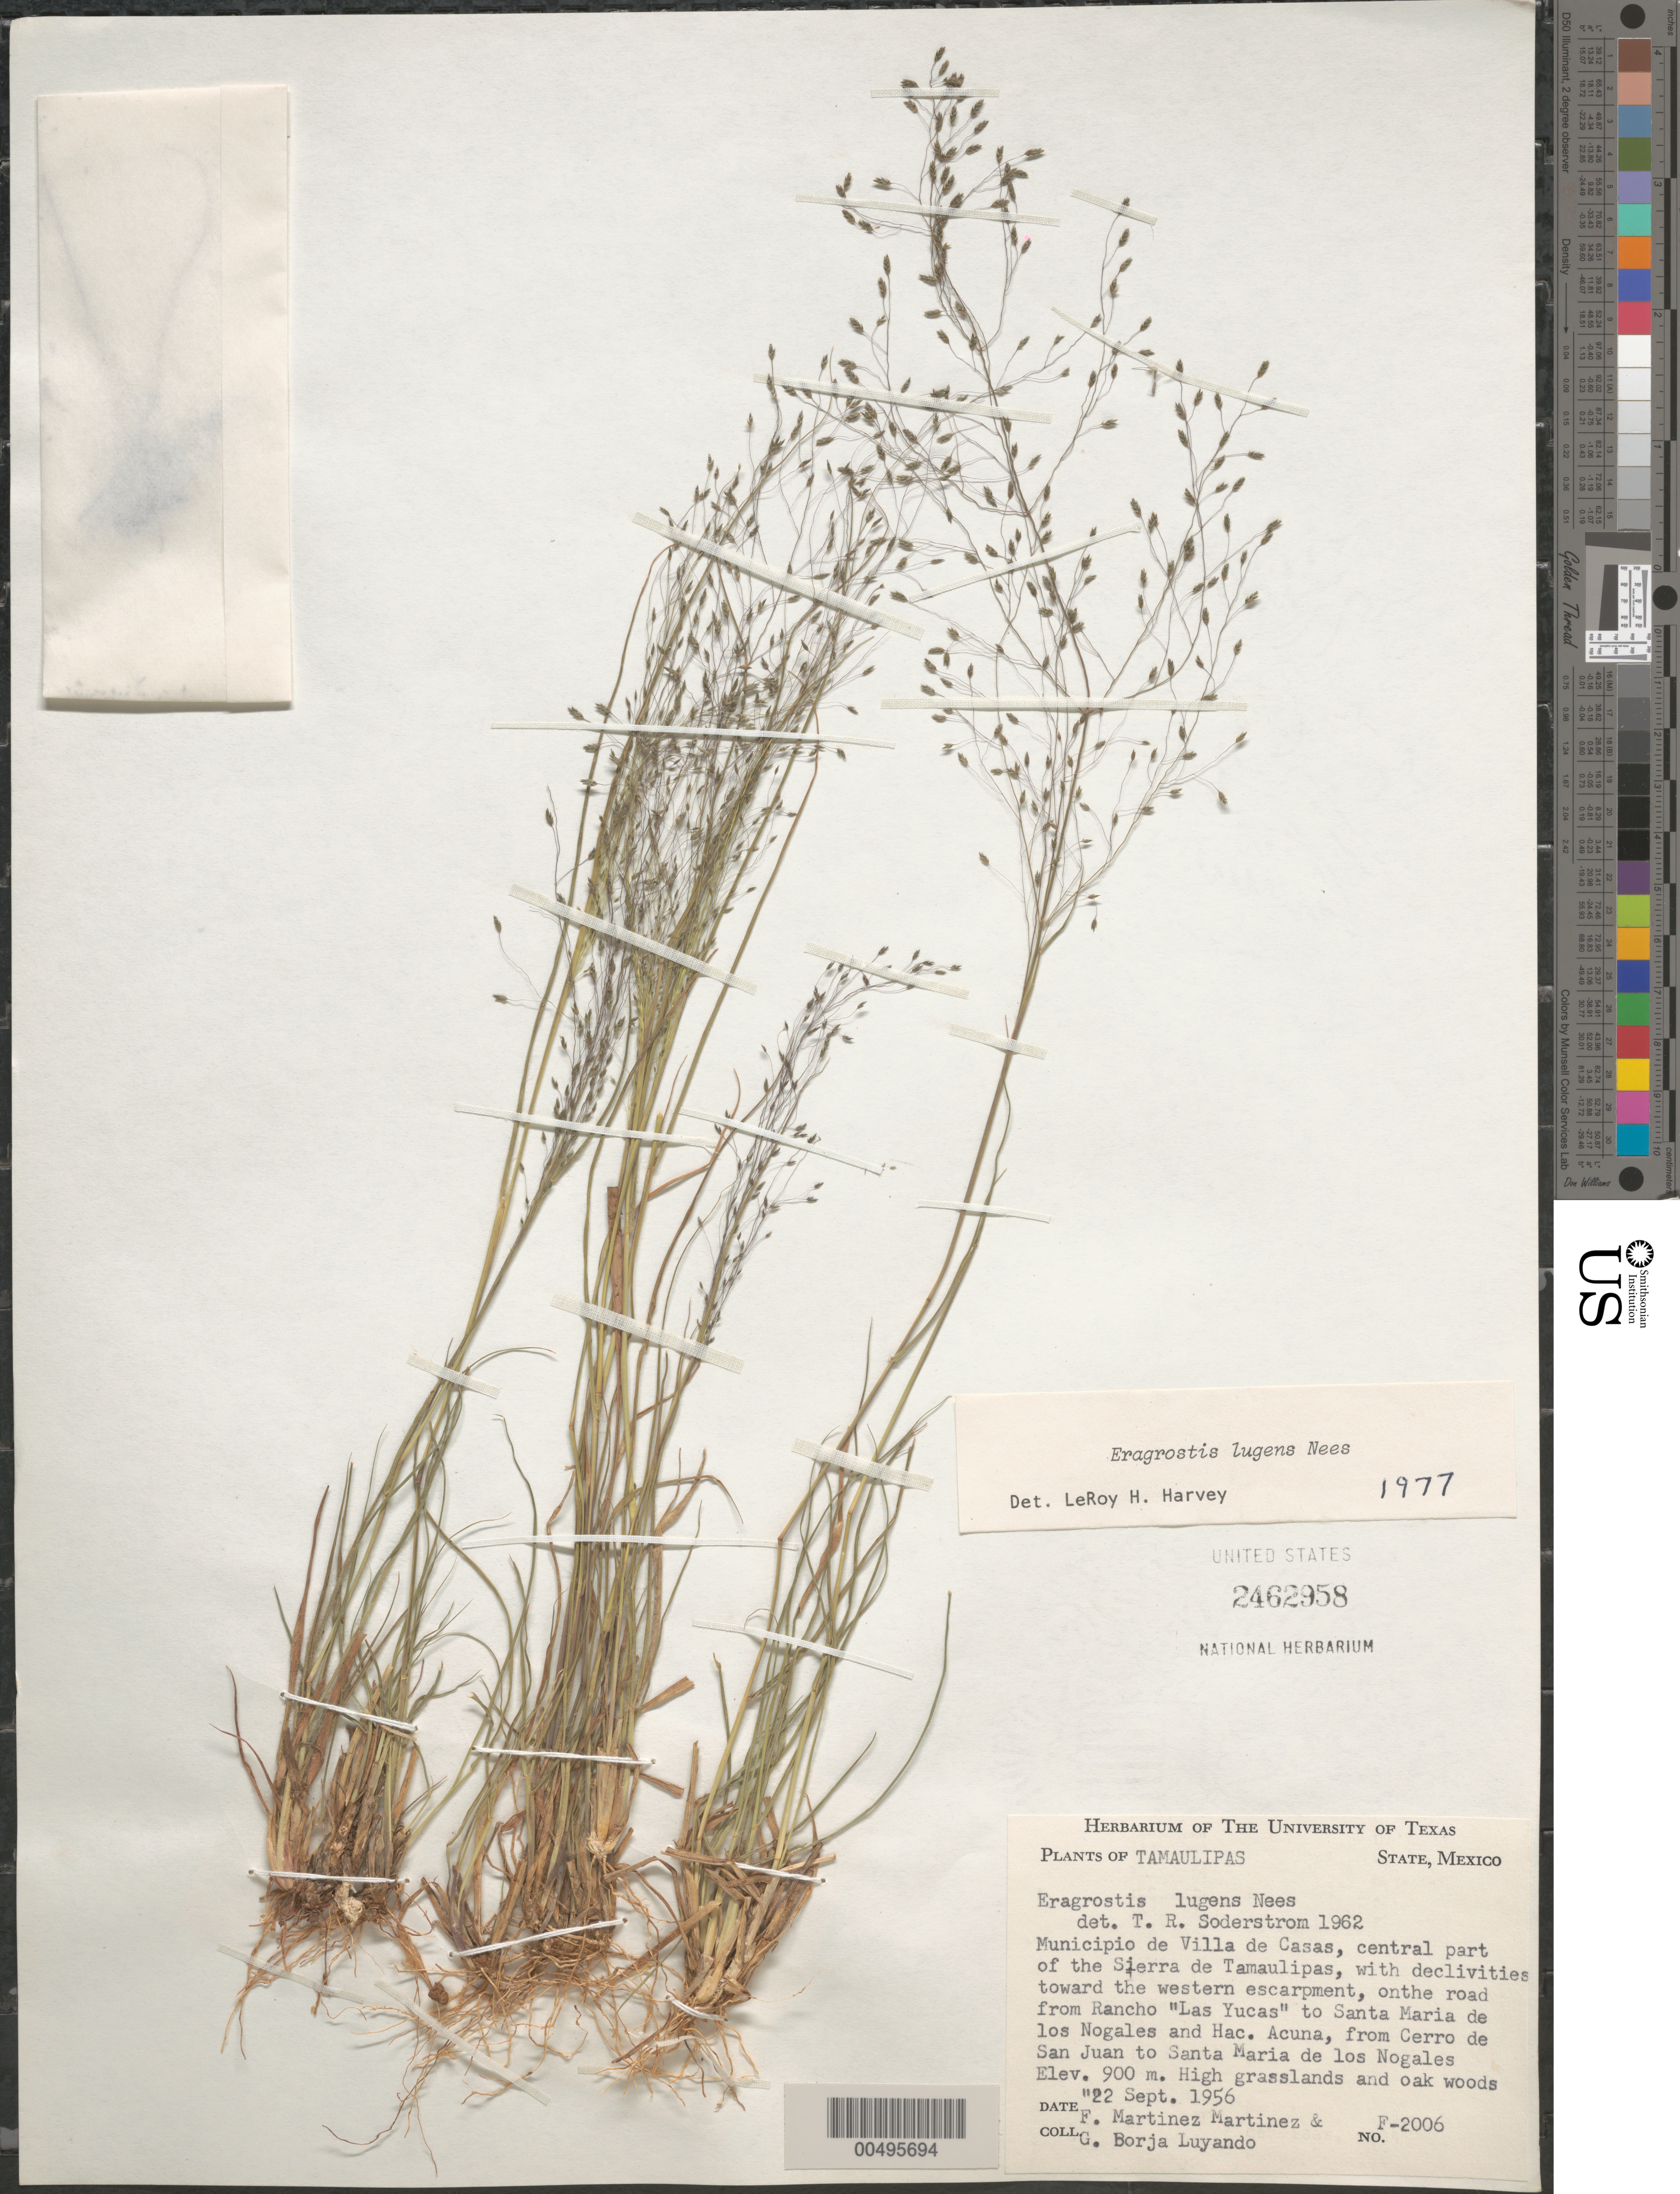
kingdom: Plantae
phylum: Tracheophyta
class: Liliopsida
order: Poales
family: Poaceae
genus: Eragrostis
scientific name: Eragrostis intermedia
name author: Hitchc.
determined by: Harvey, L. H.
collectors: F. Martinez-M. & G. Borja-Luyando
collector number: F-2006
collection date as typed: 22 Sep 1956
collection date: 1956-09-22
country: Mexico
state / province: Tamaulipas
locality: Villa de Casas Mun, central part of the Sierra de Tamaulipas, on the rd from Rancho Las Yucas to Santa Maria de los Nogales an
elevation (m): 900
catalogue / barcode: US 2462958